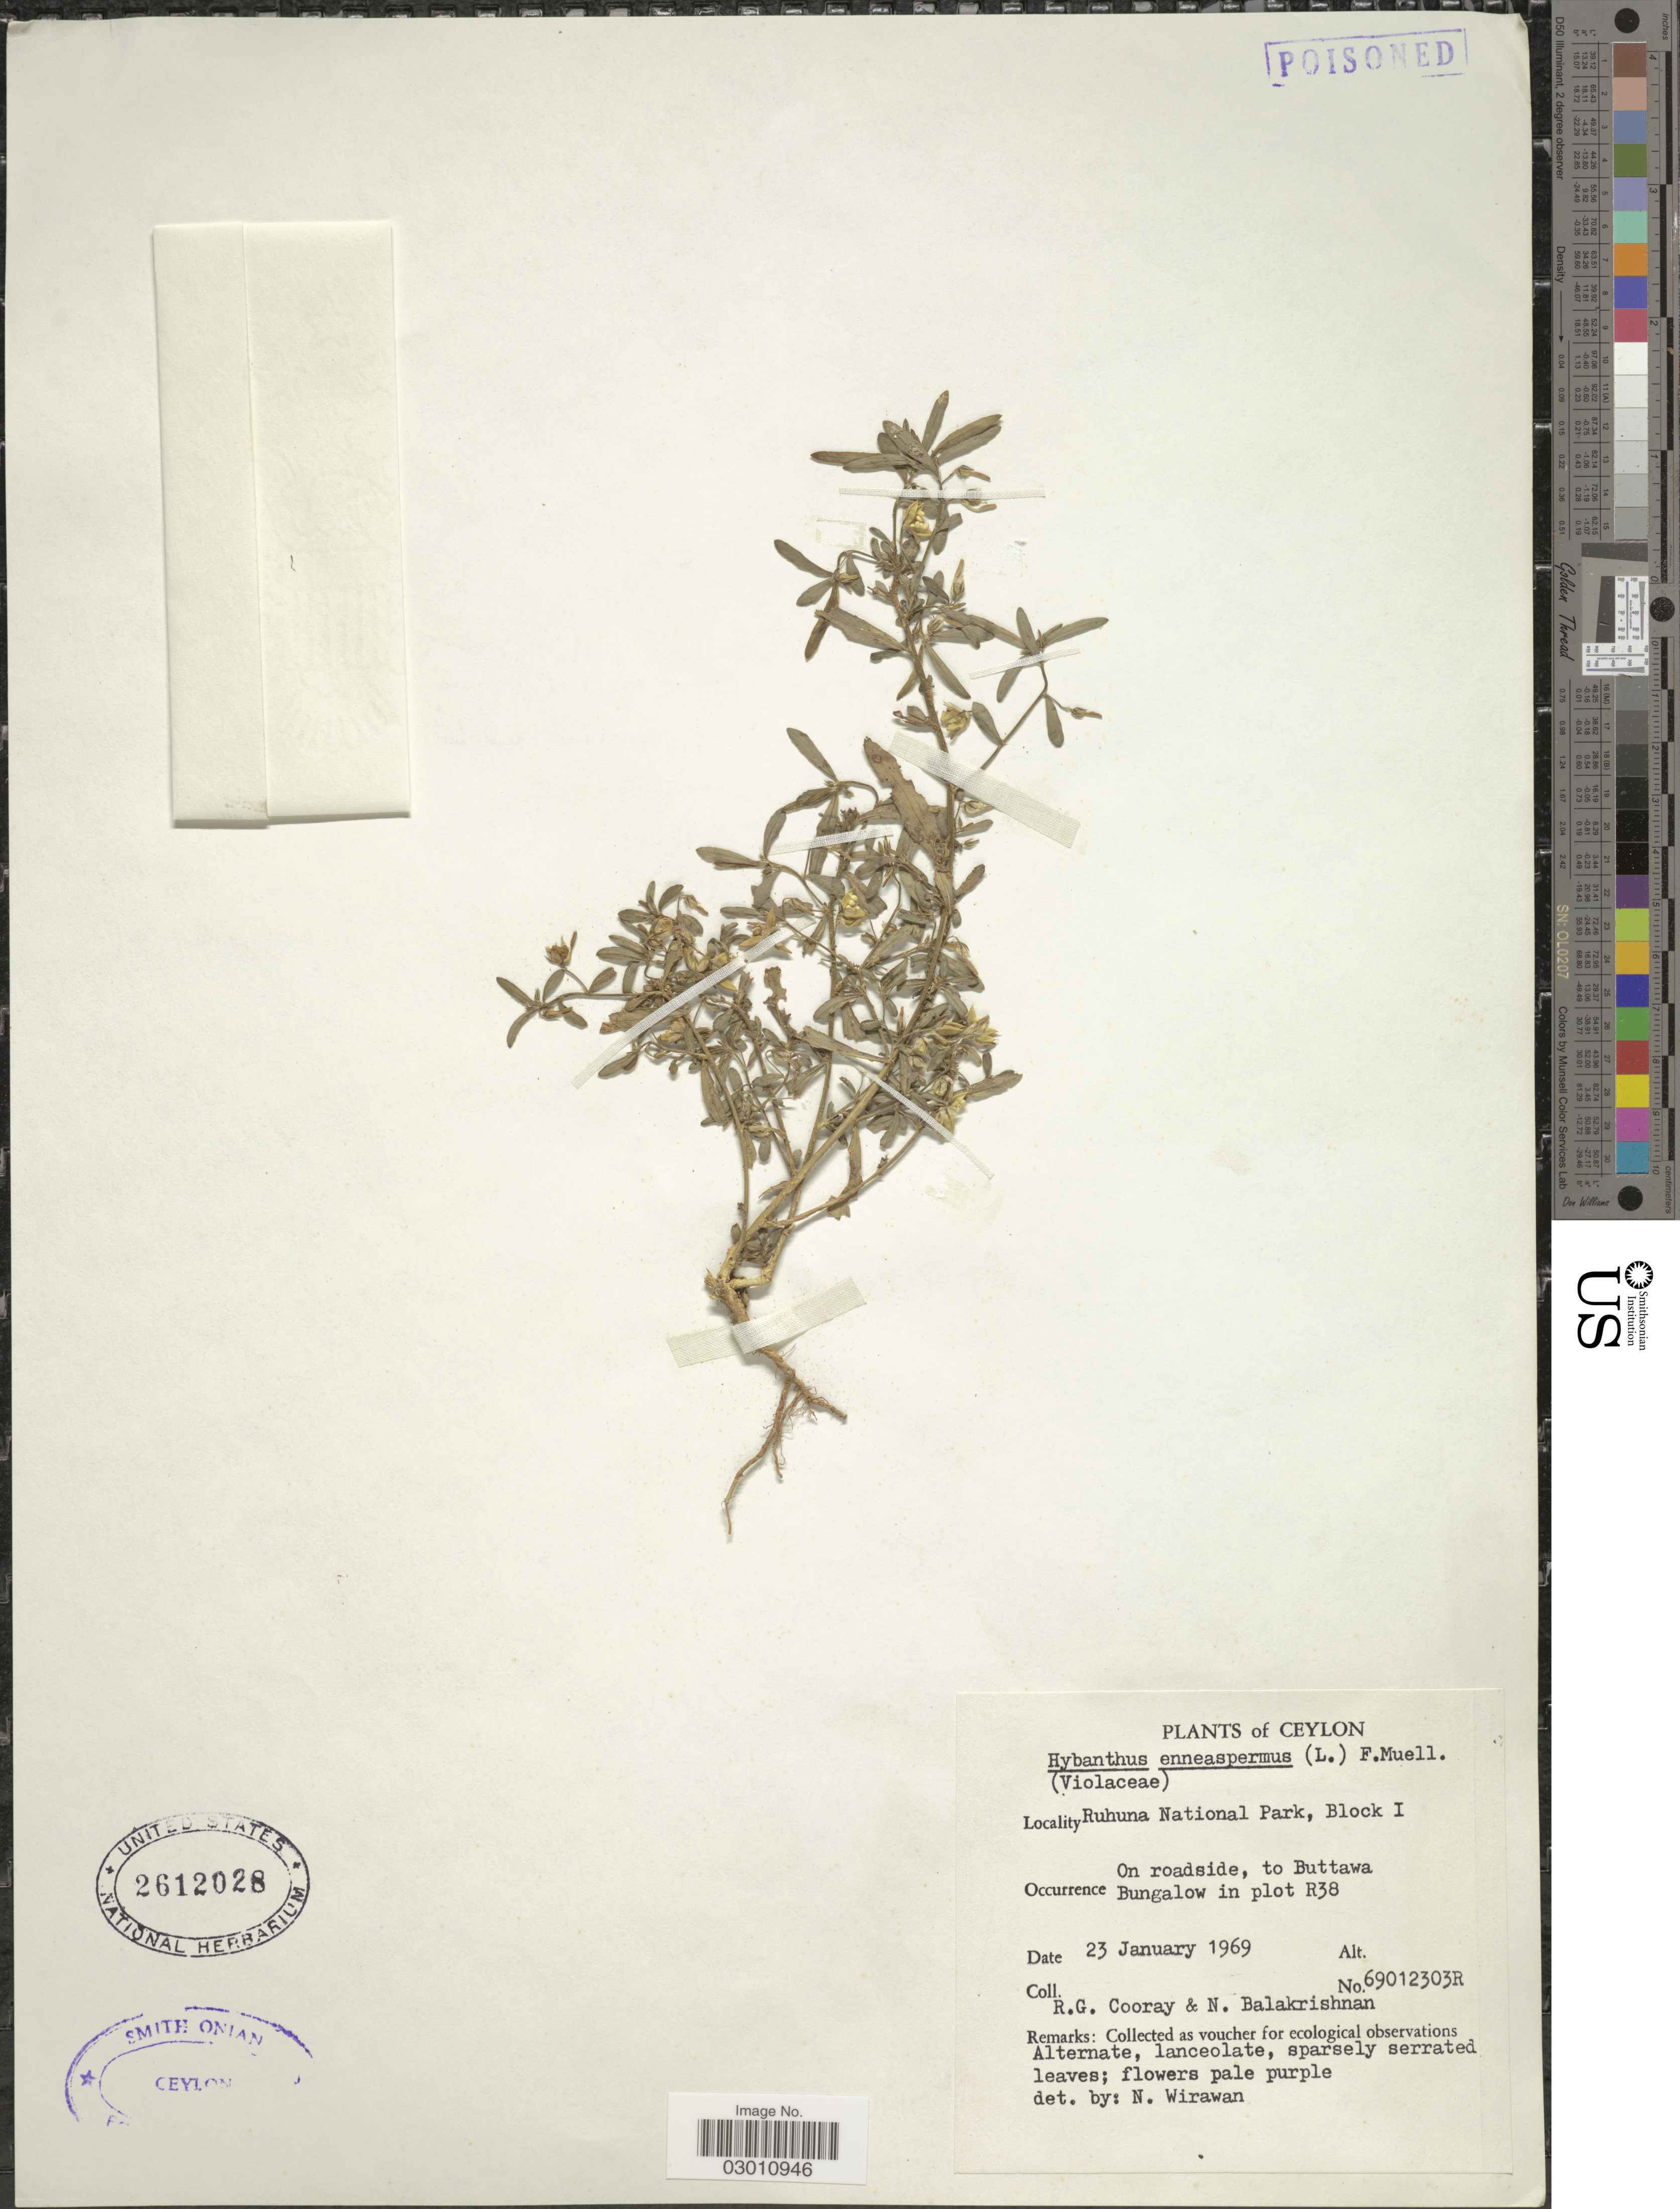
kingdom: Plantae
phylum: Tracheophyta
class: Magnoliopsida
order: Malpighiales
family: Violaceae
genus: Pigea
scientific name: Pigea enneasperma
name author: (L.) P.I. Forst.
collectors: R. Cooray & N. Balakrishnan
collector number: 69012303R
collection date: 1969-01-23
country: Sri Lanka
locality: Ceylon. Ruhuna National Park, Block I. On roadside, to Buttawa Bungalow in plot R38.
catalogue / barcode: US 2612028